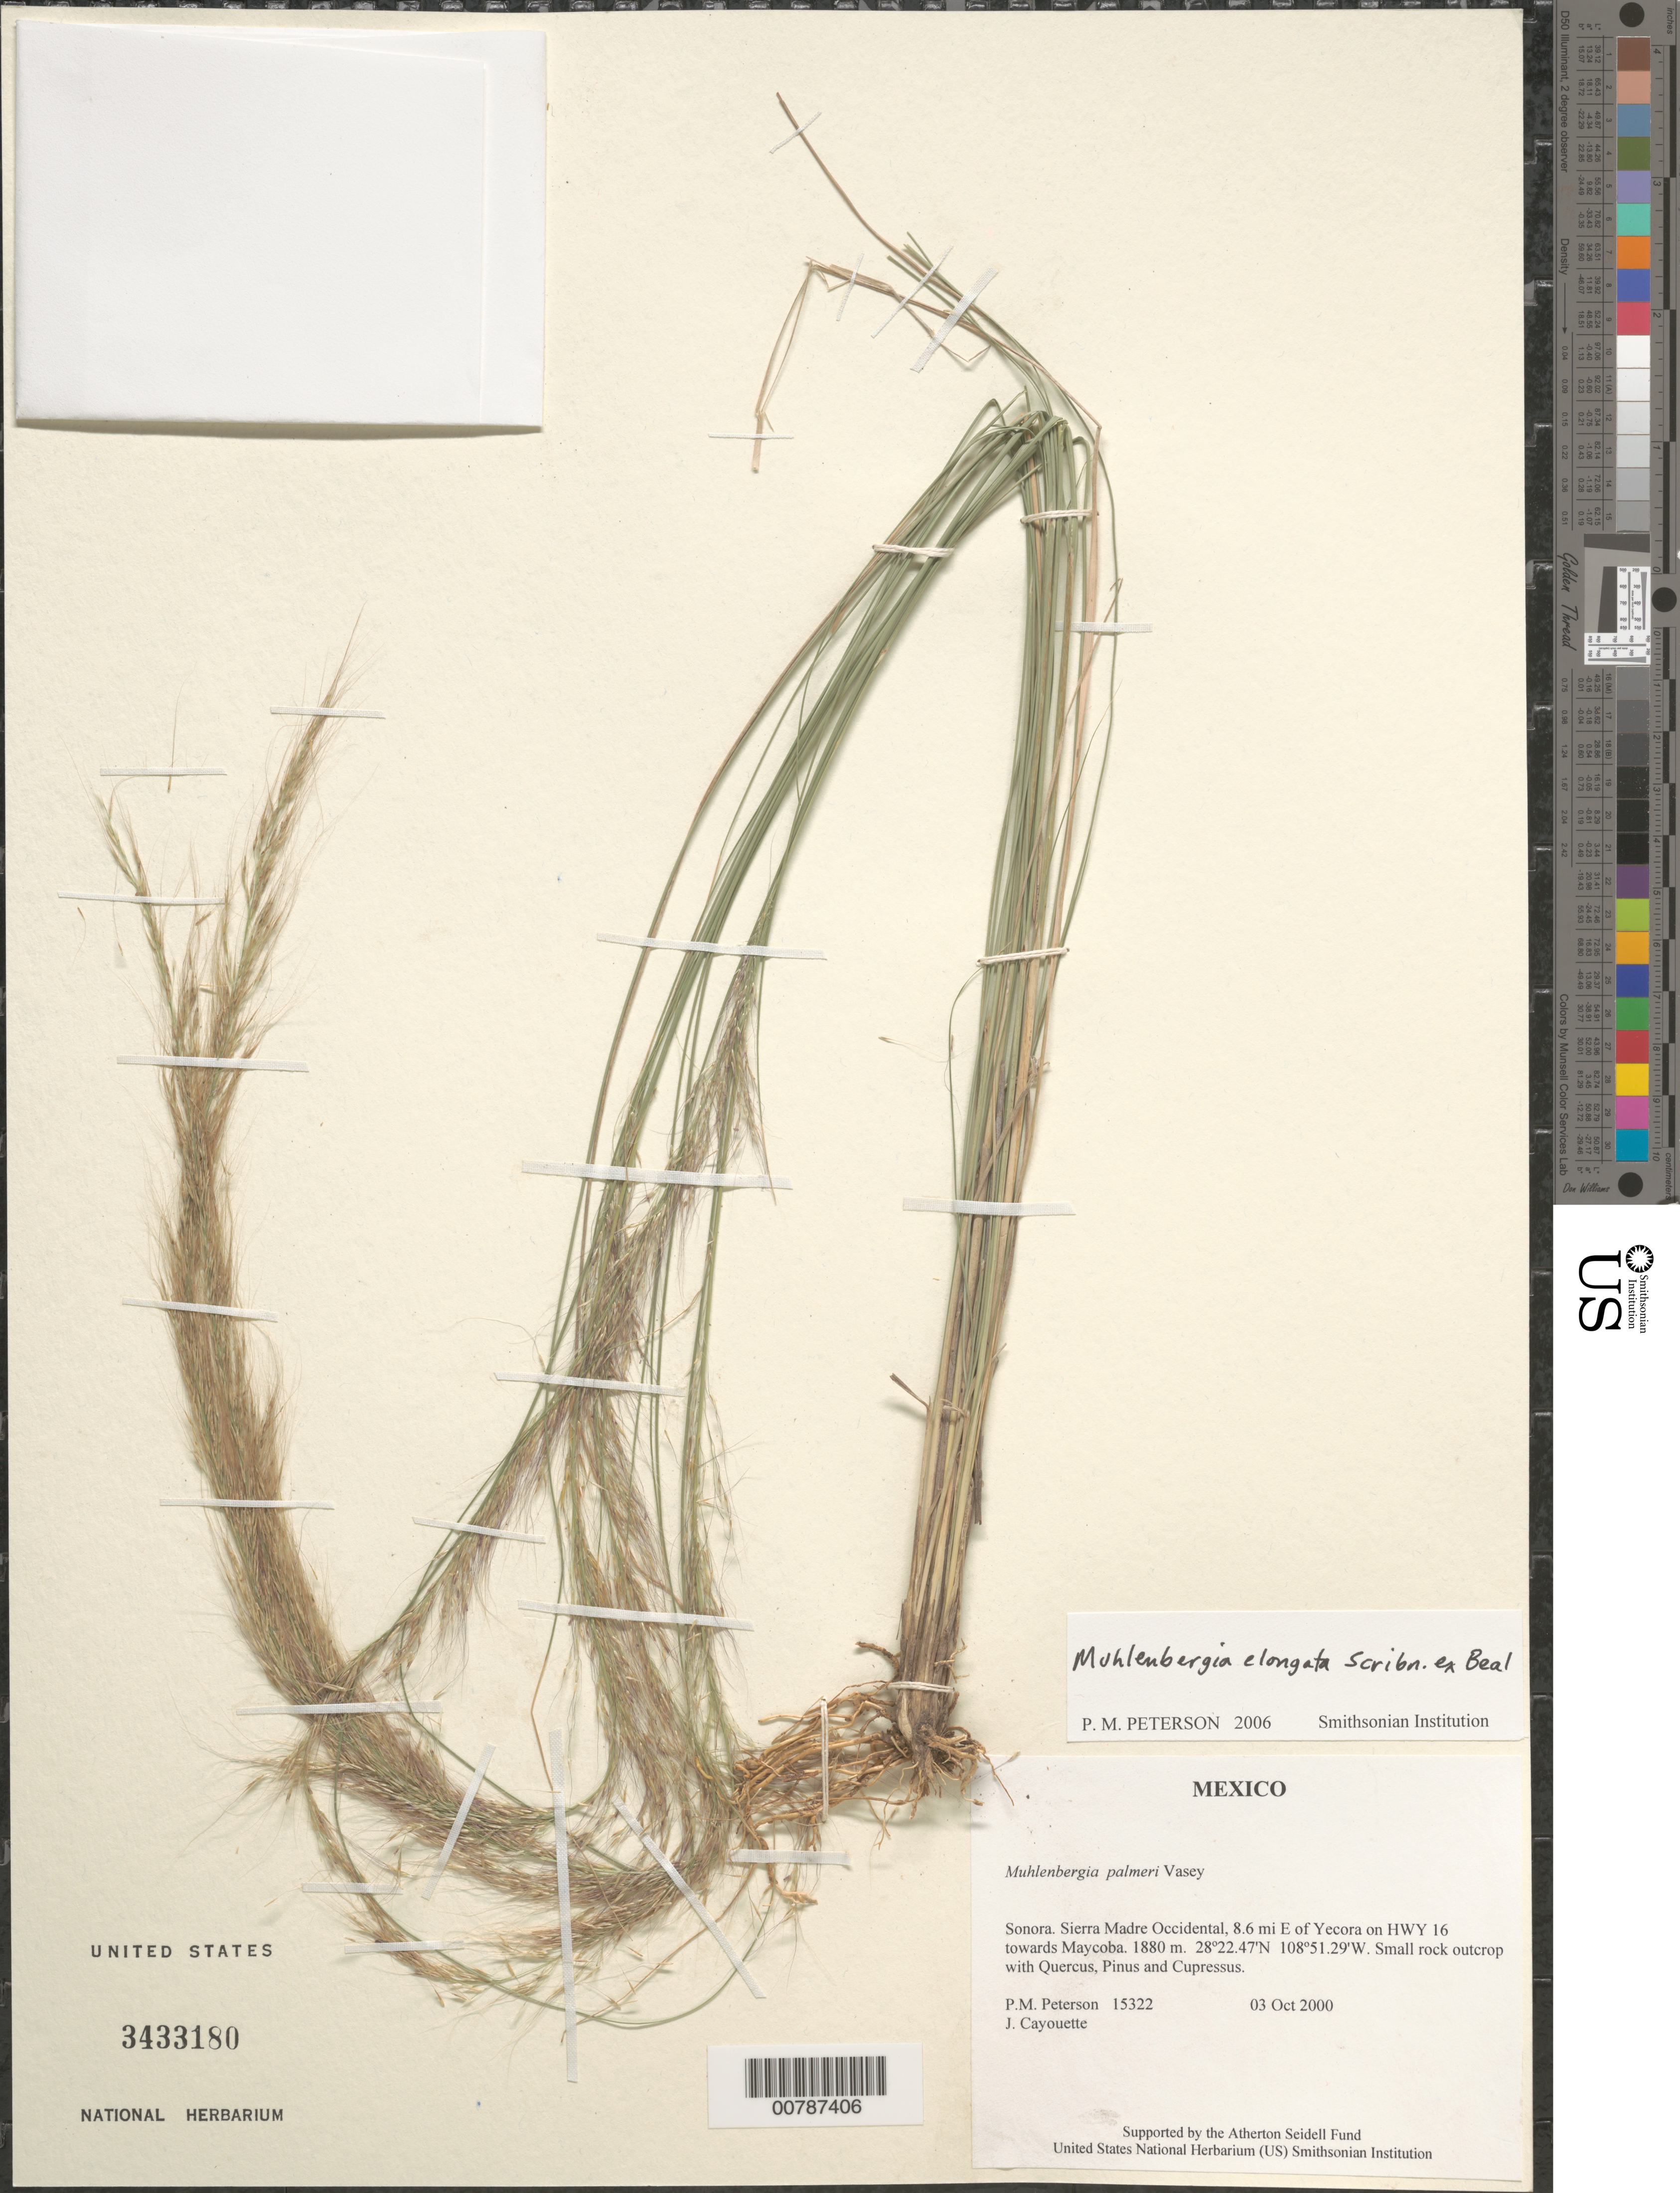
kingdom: Plantae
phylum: Tracheophyta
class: Liliopsida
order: Poales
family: Poaceae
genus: Muhlenbergia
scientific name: Muhlenbergia expansa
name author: Trin.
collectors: P. M. Peterson & J. Cayouette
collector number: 15322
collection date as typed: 03 Oct 2000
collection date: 2000-10-03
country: Mexico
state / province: Sonora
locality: Sierra Madre Occidental, 8.6 mi E of Yecora on HWY 16 towards Maycoba.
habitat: Small rock outcrop with Quercus, Pinus and Cupressus.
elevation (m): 1880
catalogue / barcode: US 3433180